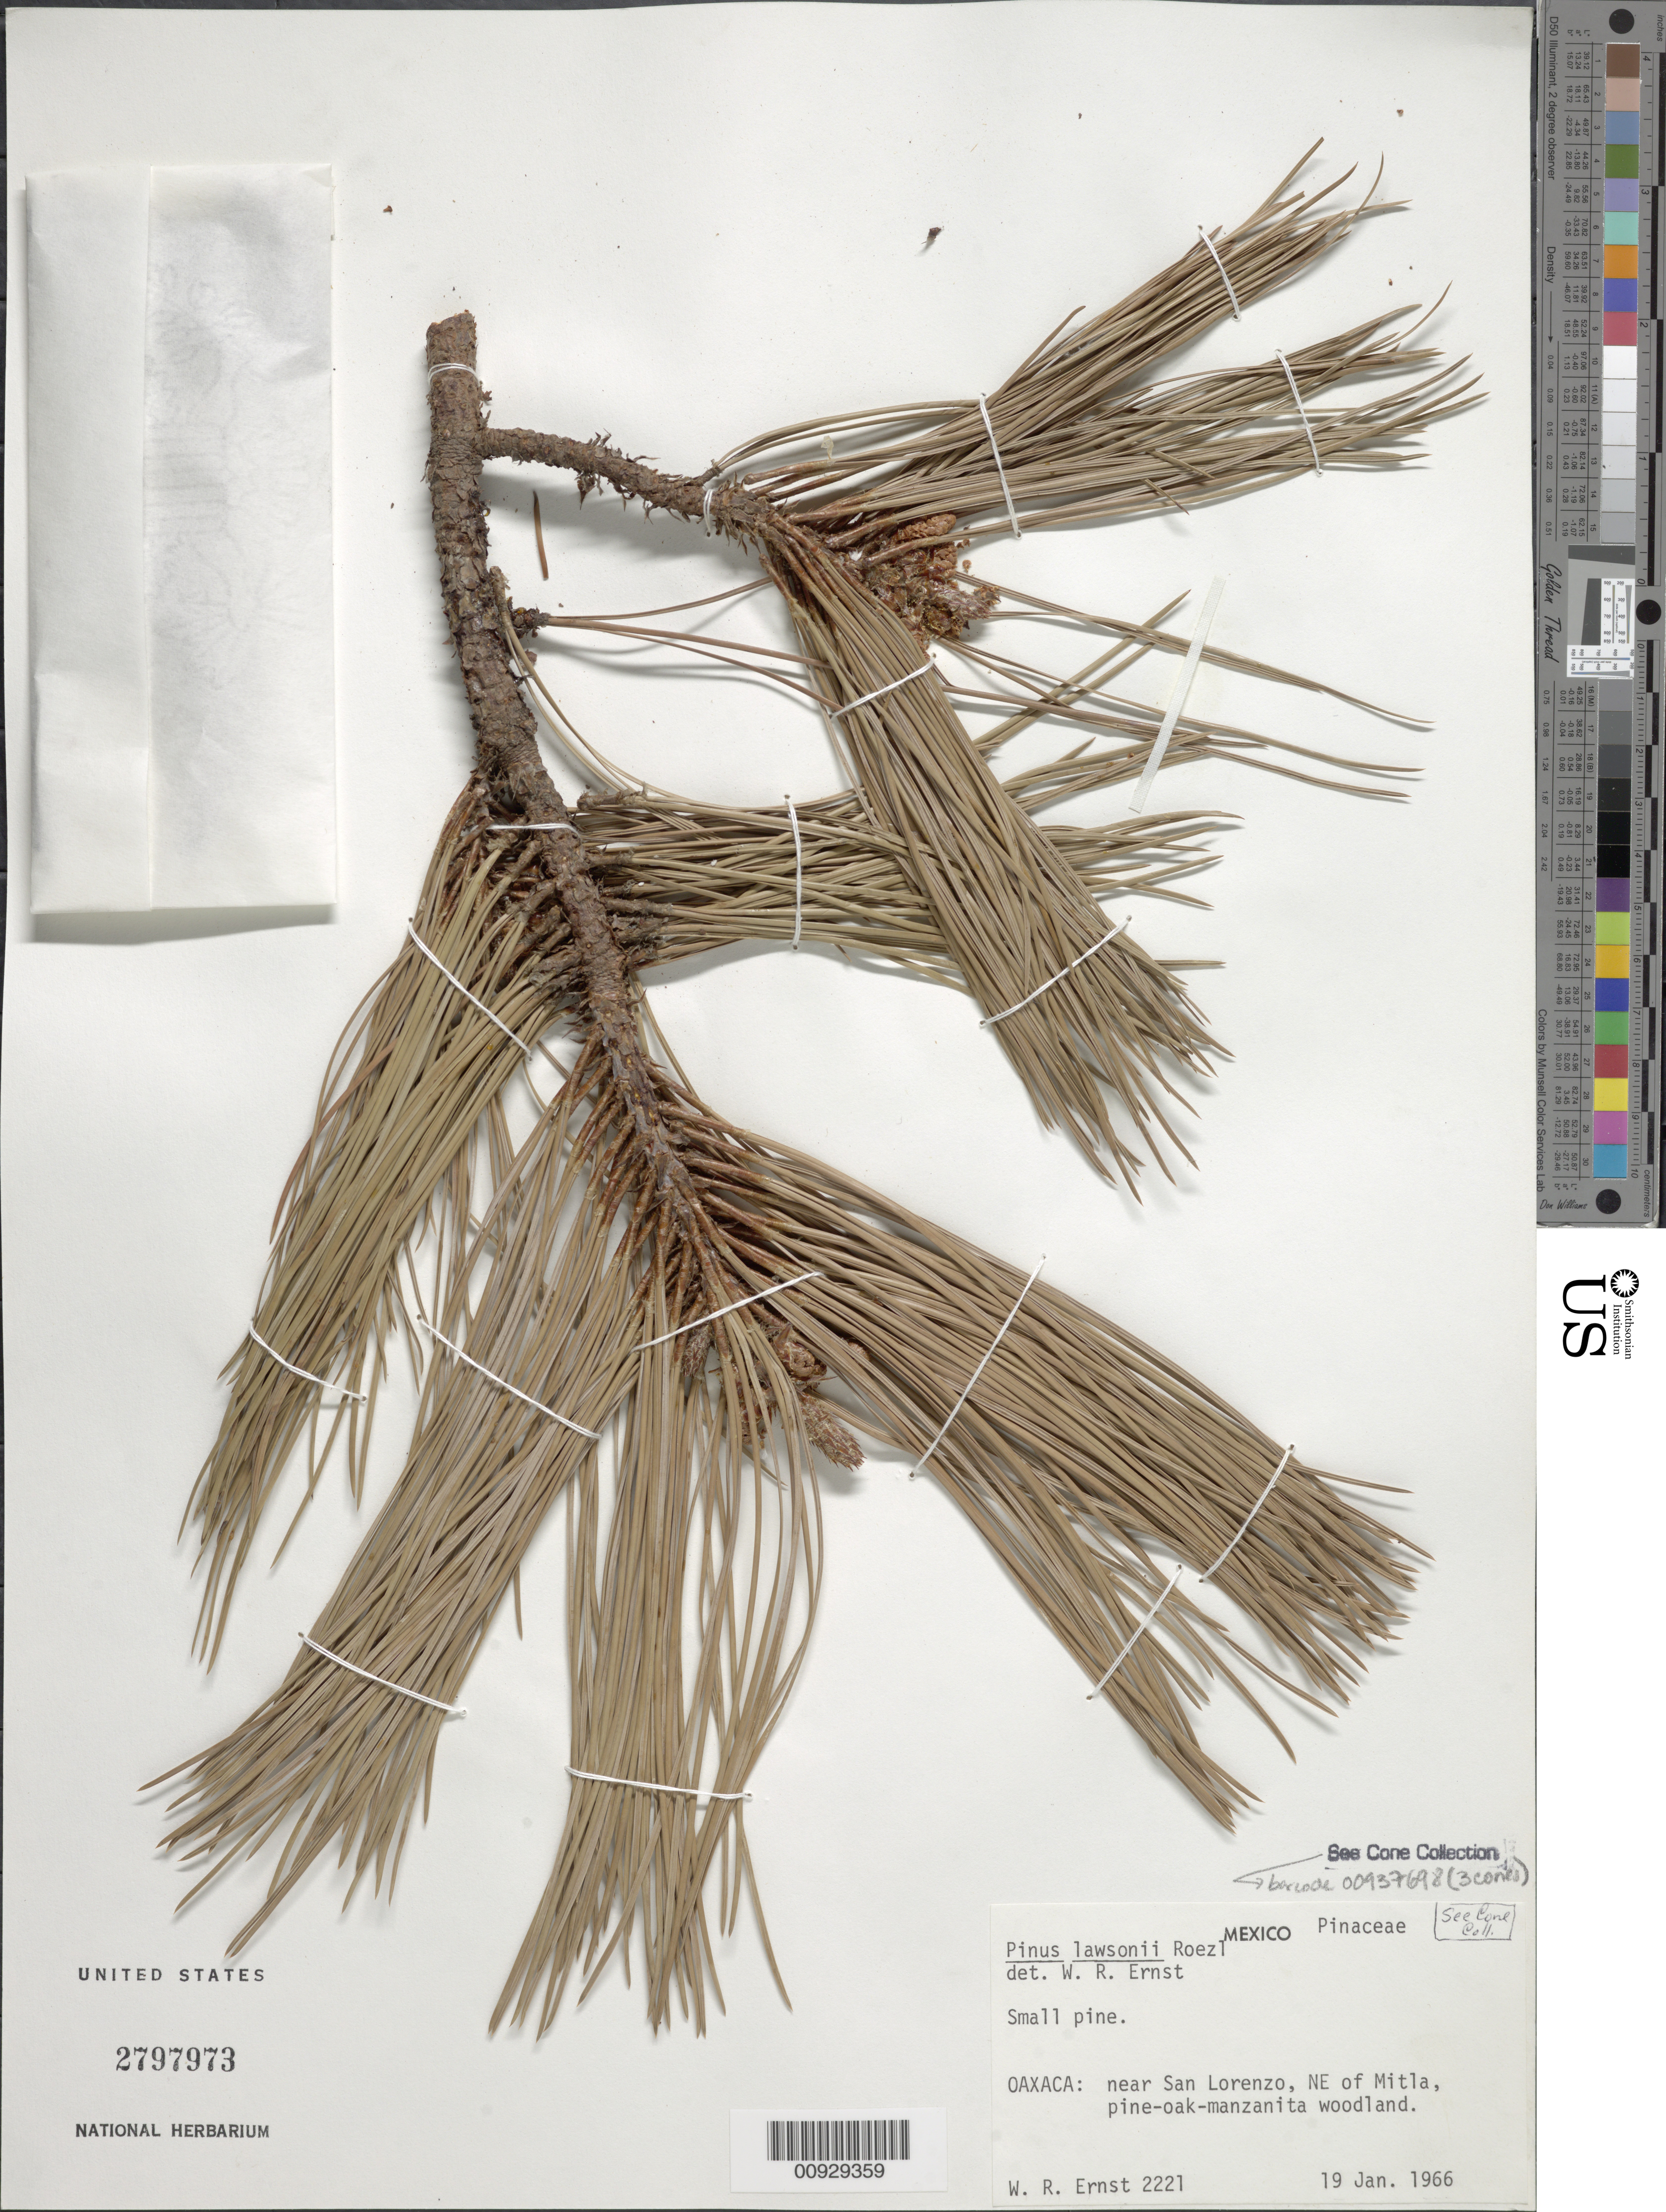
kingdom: Plantae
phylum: Tracheophyta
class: Pinopsida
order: Pinales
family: Pinaceae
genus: Pinus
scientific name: Pinus lawsonii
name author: Roezl ex Gordon & Glend.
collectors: W. R. Ernst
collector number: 2221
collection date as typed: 19 Jan 1966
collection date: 1966-01-19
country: Mexico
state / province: Oaxaca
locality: Near San Lorenzo, NE of Mitla.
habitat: Pine-oak-manzanita woodland.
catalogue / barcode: US 2797973